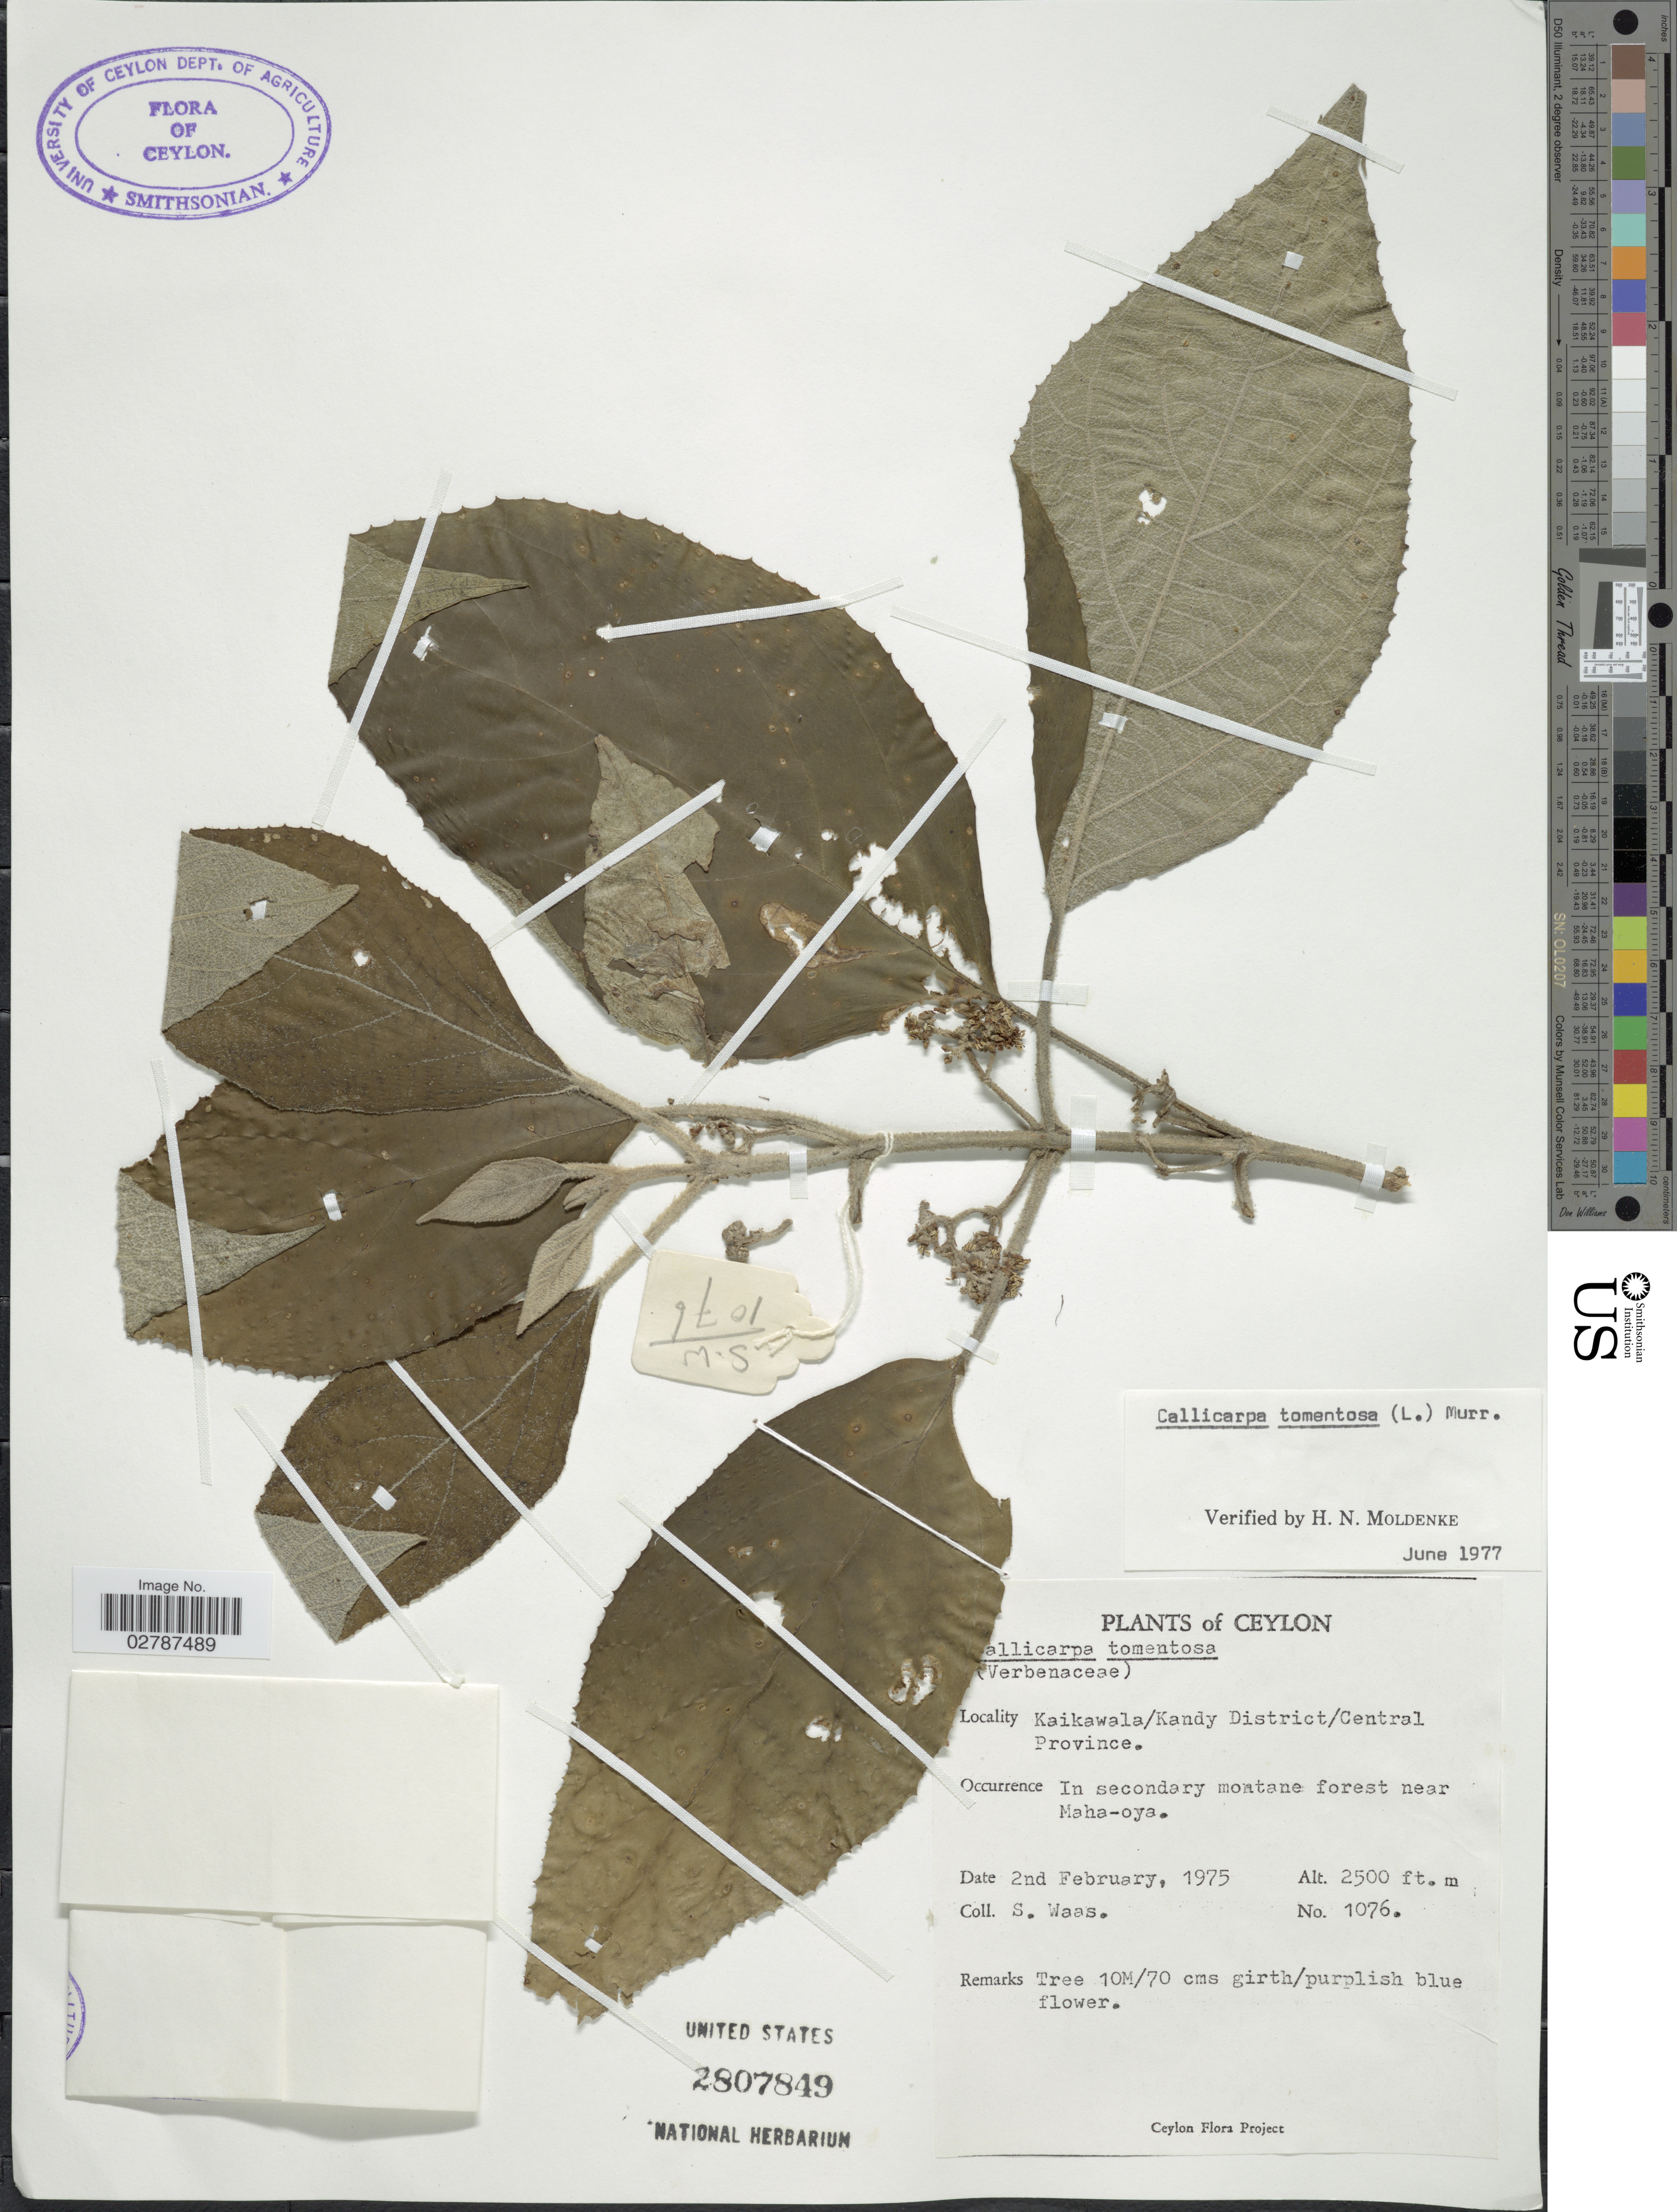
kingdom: Plantae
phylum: Tracheophyta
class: Magnoliopsida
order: Lamiales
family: Lamiaceae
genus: Callicarpa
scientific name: Callicarpa tomentosa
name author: (L.) L.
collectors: S. Waas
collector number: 1076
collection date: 1975-02-02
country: Sri Lanka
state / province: Central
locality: Ceylon. Kaikawala/ Kandy District/ Central Province. In secondary montane forest near Maha-oya.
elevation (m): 762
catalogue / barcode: US 2807849